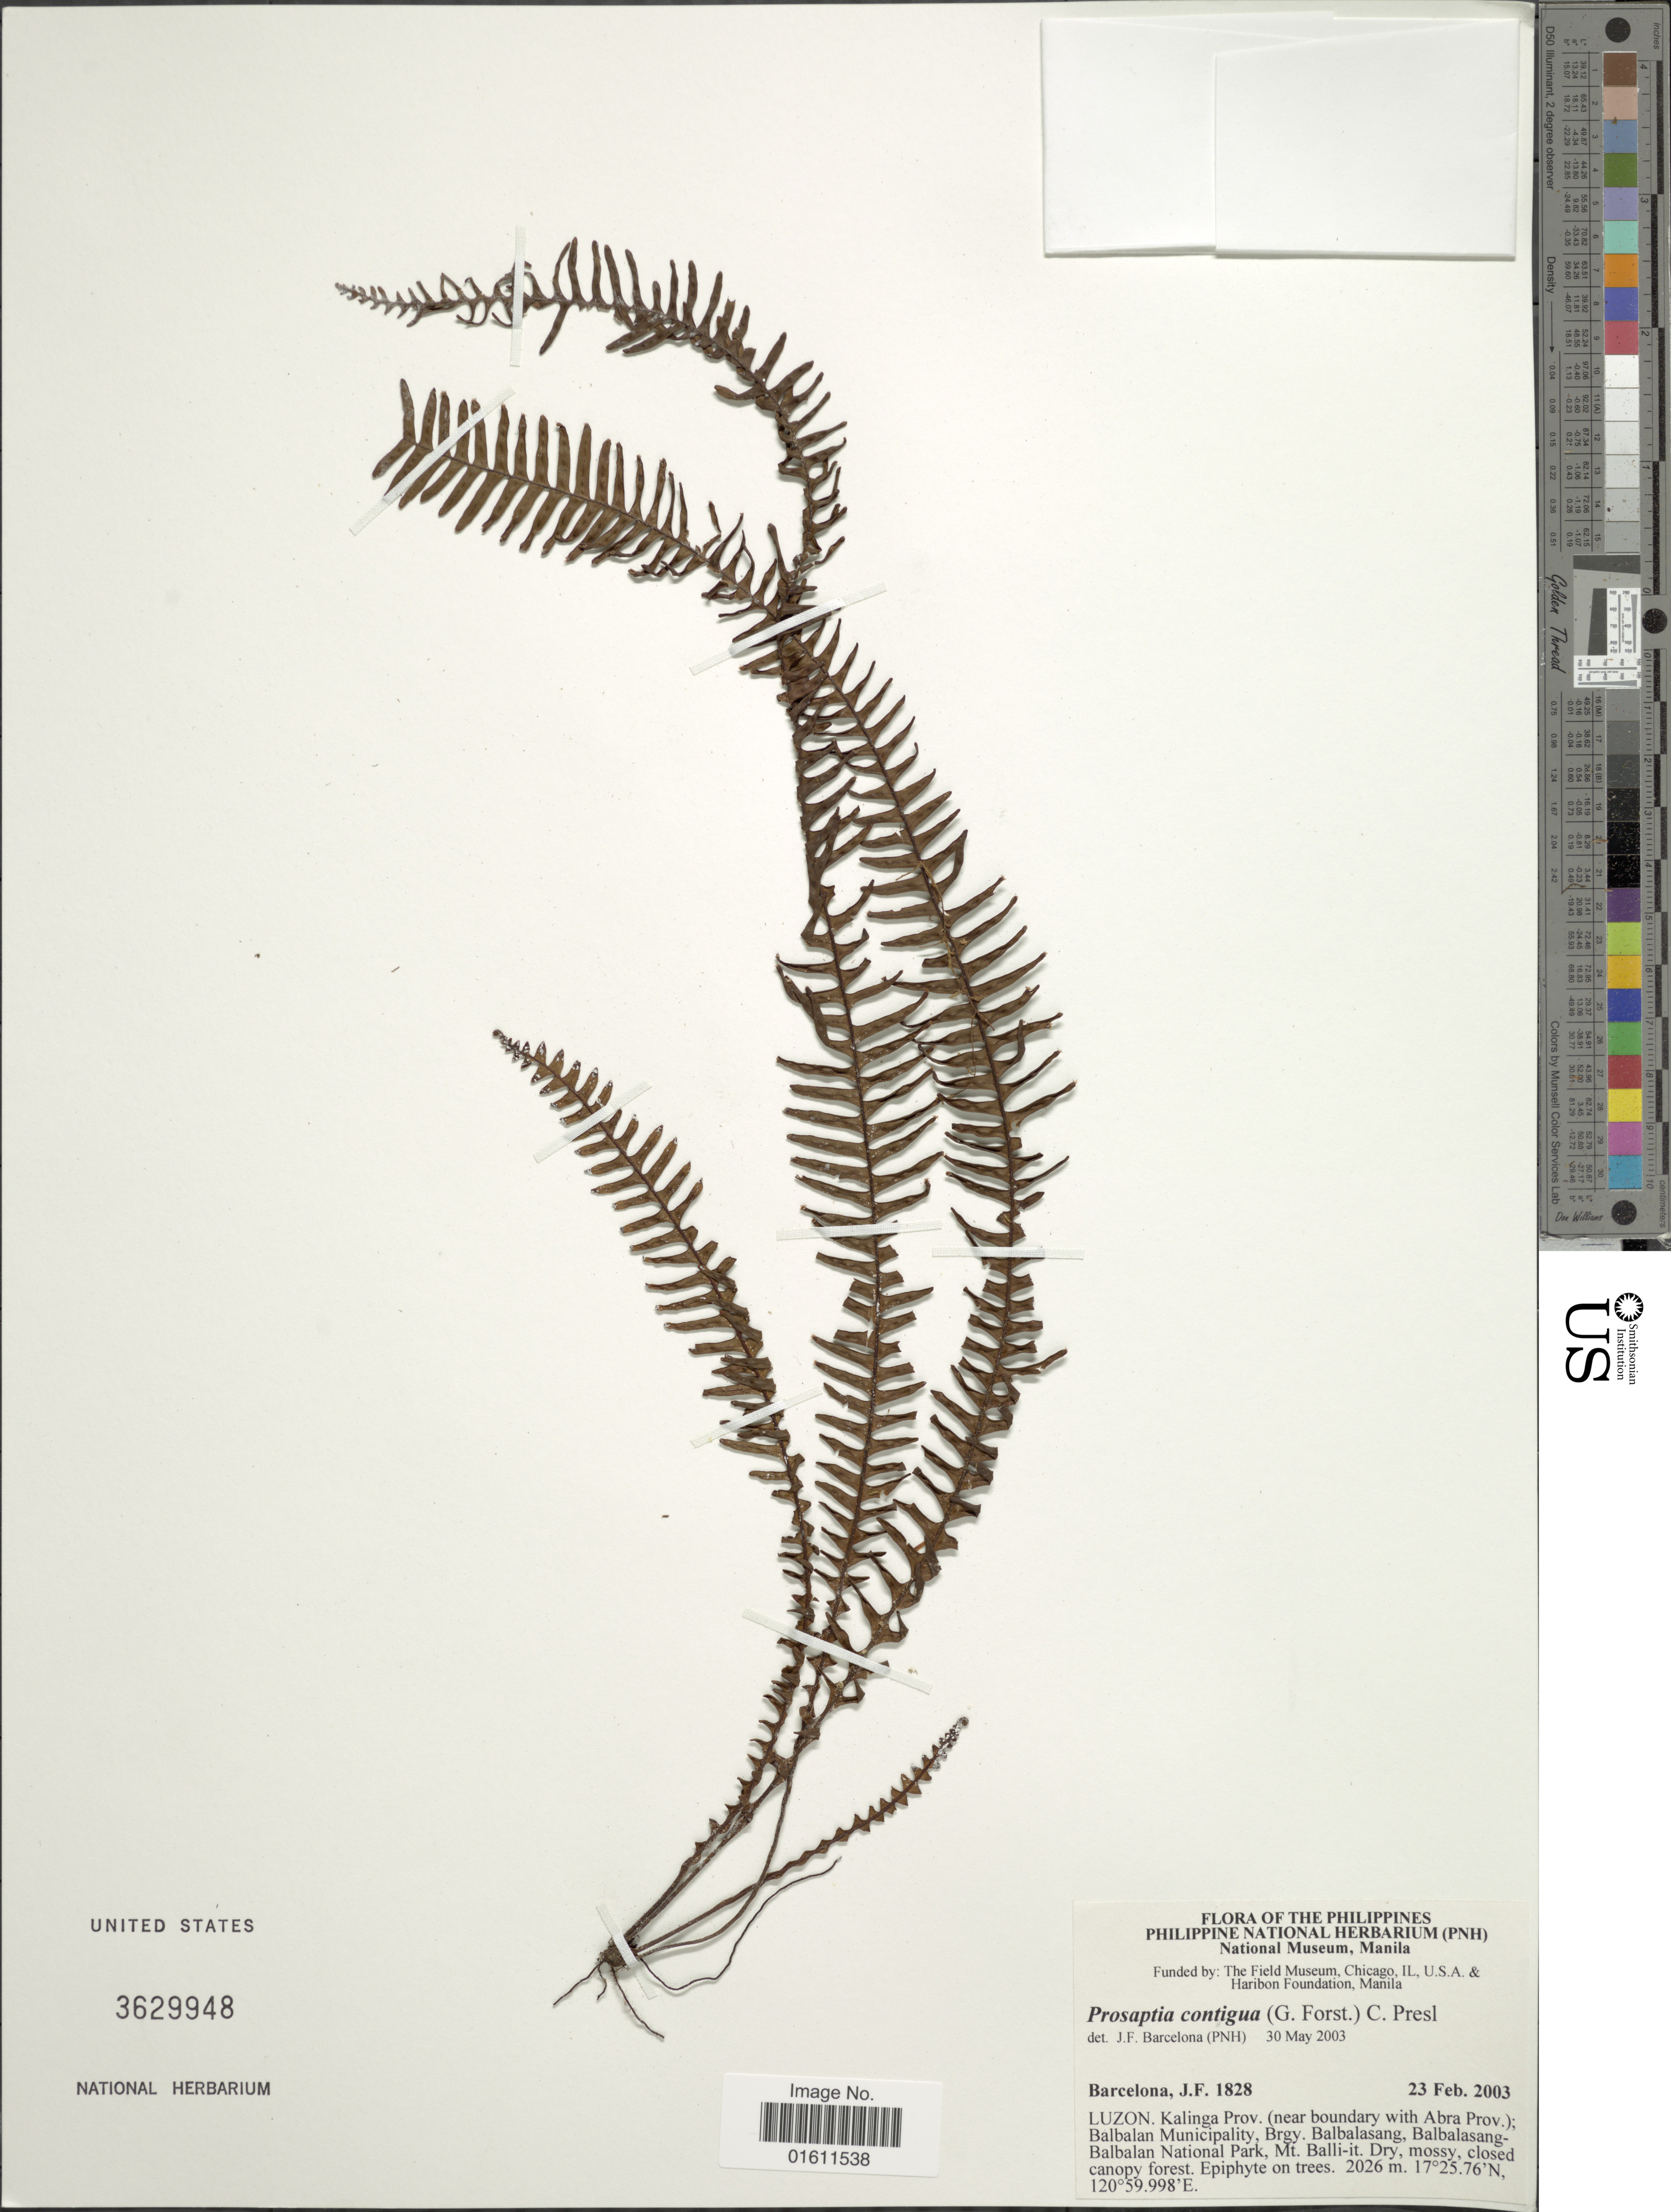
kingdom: Plantae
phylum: Tracheophyta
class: Polypodiopsida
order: Polypodiales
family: Polypodiaceae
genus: Prosaptia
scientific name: Prosaptia contigua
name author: (G. Forst.) Presl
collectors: J. F. Barcelona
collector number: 1828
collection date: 2003-02-23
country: Philippines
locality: Luzon, Kalingo Provi. (near boundary with Abra Prov. ); Balban Municipality, Brgy. Balbalasang, Balbalan National Park, Mt. Balli-it.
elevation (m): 2026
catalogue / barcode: US 3629948